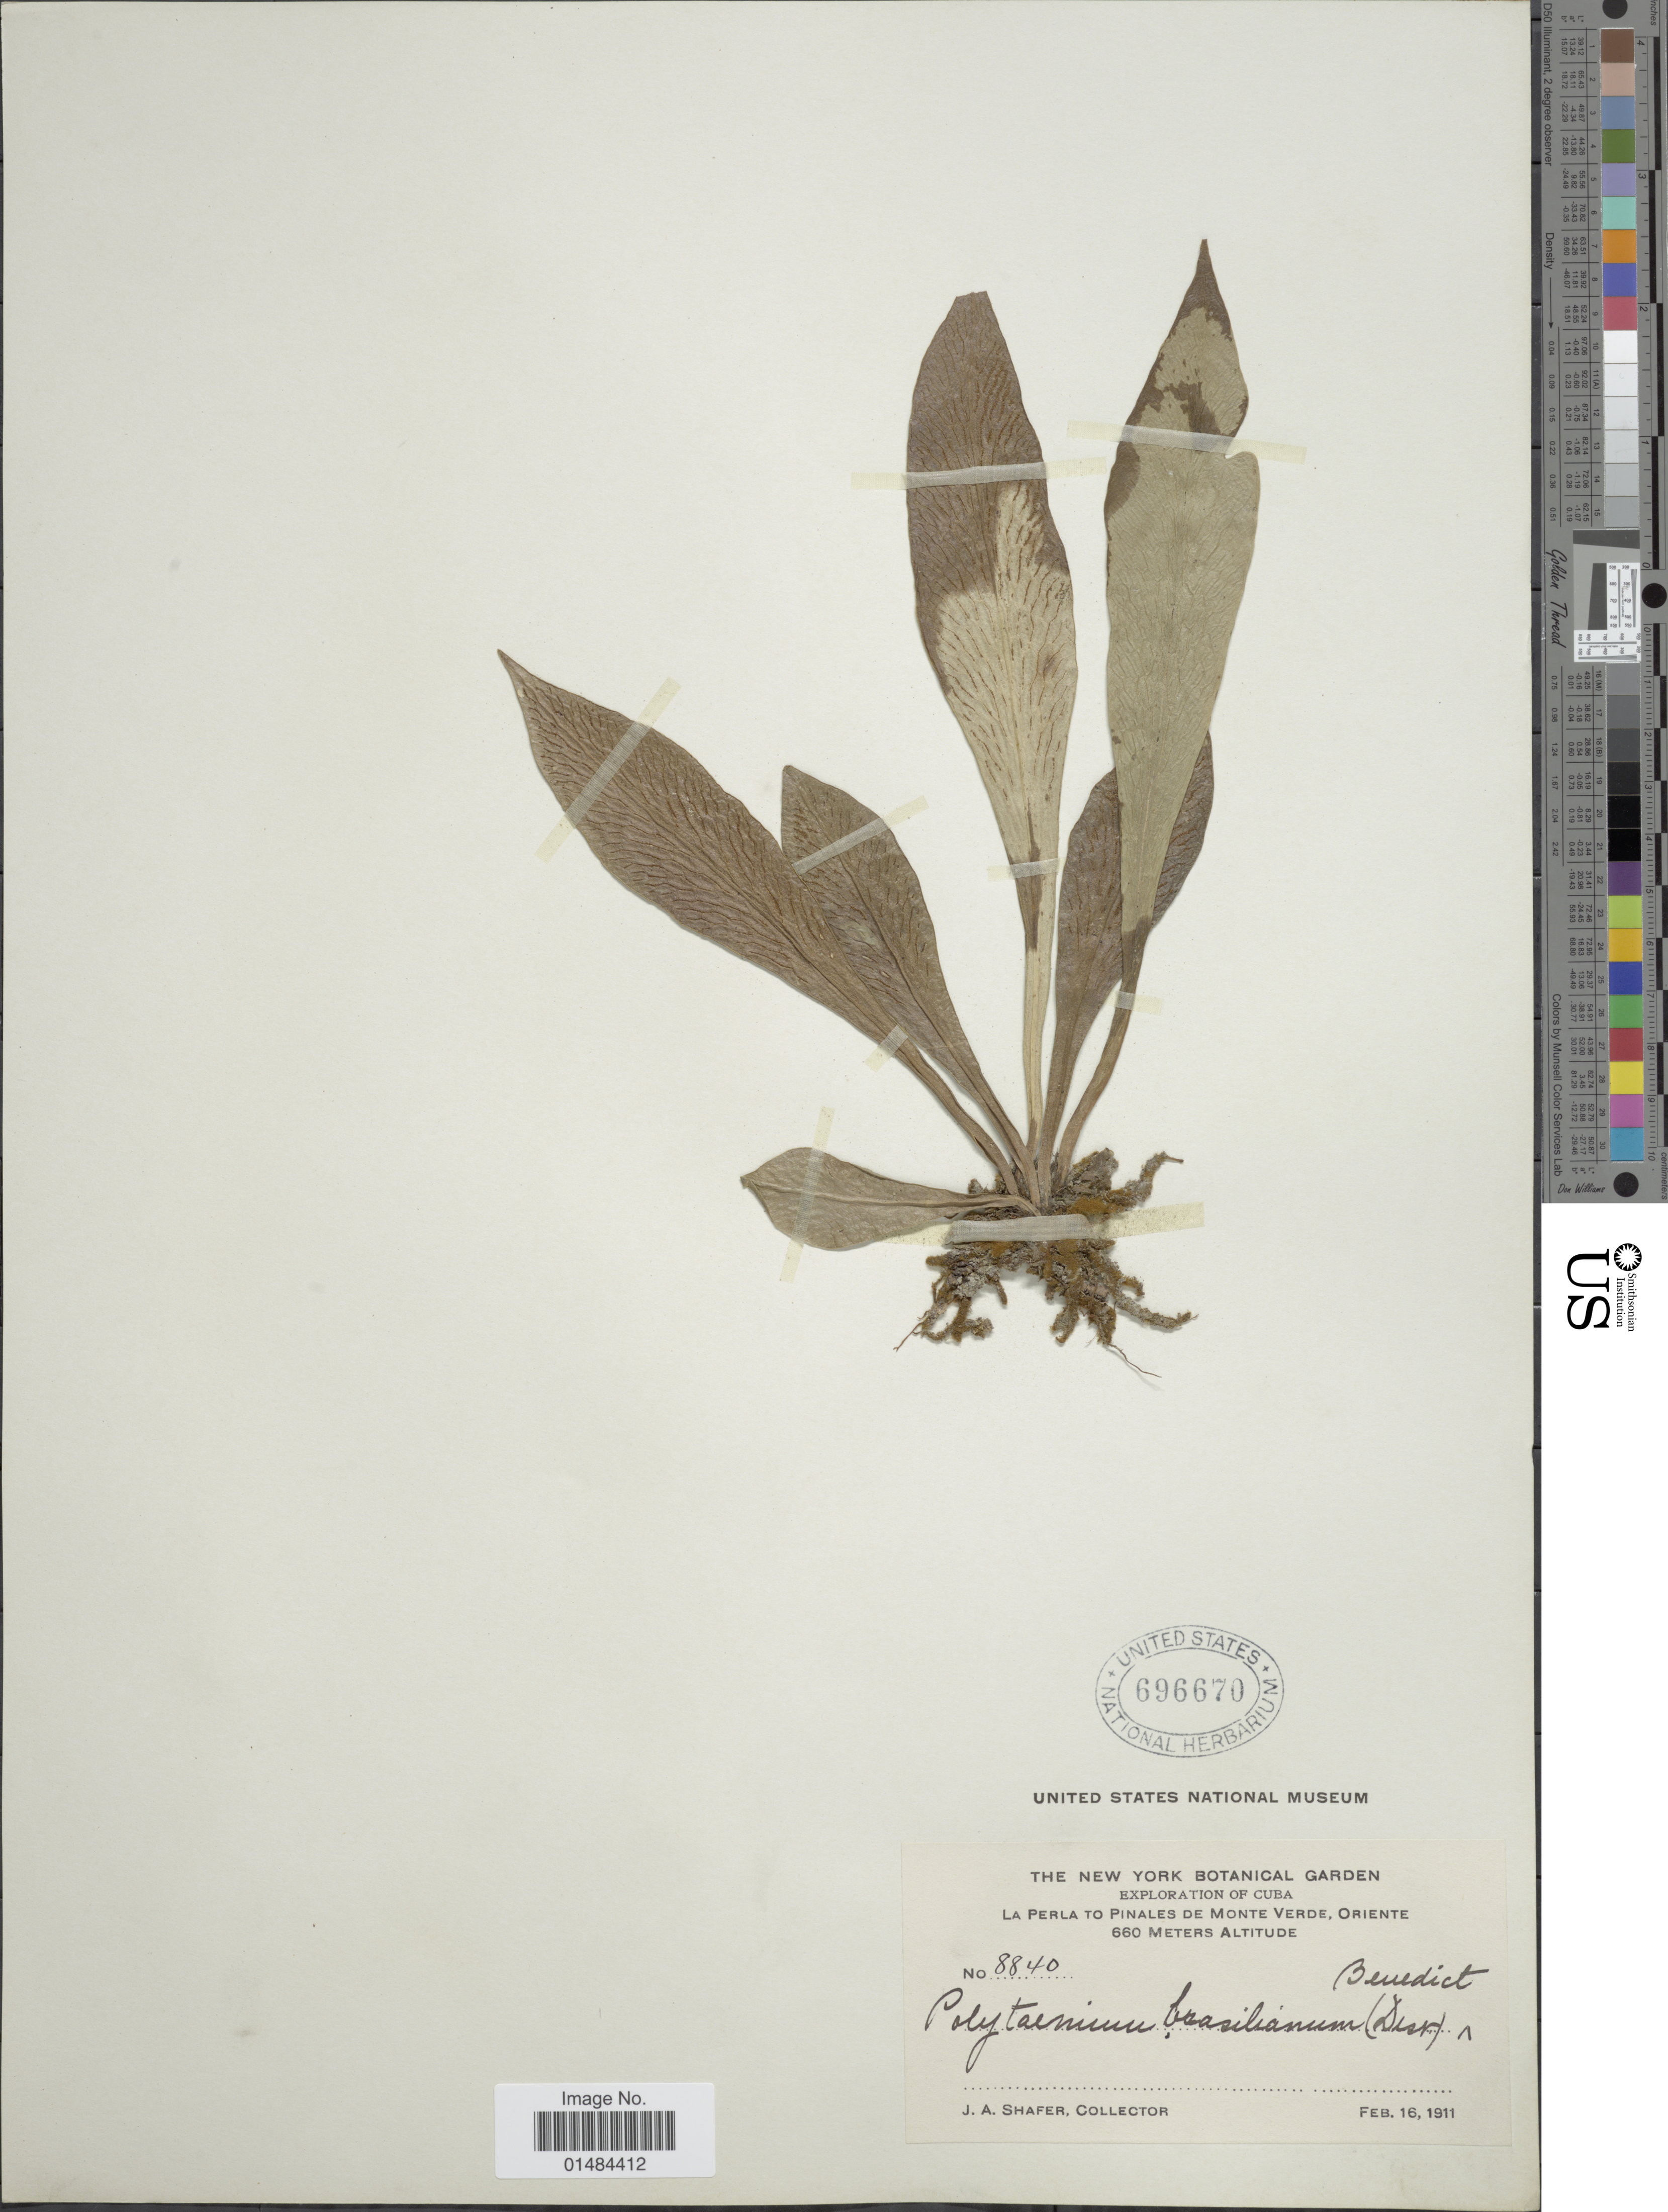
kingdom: Plantae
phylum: Tracheophyta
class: Polypodiopsida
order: Polypodiales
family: Pteridaceae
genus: Polytaenium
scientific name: Polytaenium cajenense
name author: (Desv.) Benedict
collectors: J. A. Shafer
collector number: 8840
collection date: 1911-02-16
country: Cuba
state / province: Oriente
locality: Cuba, La Perla to Pinales de Monte Verde, Oriente.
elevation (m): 660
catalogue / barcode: US 696670